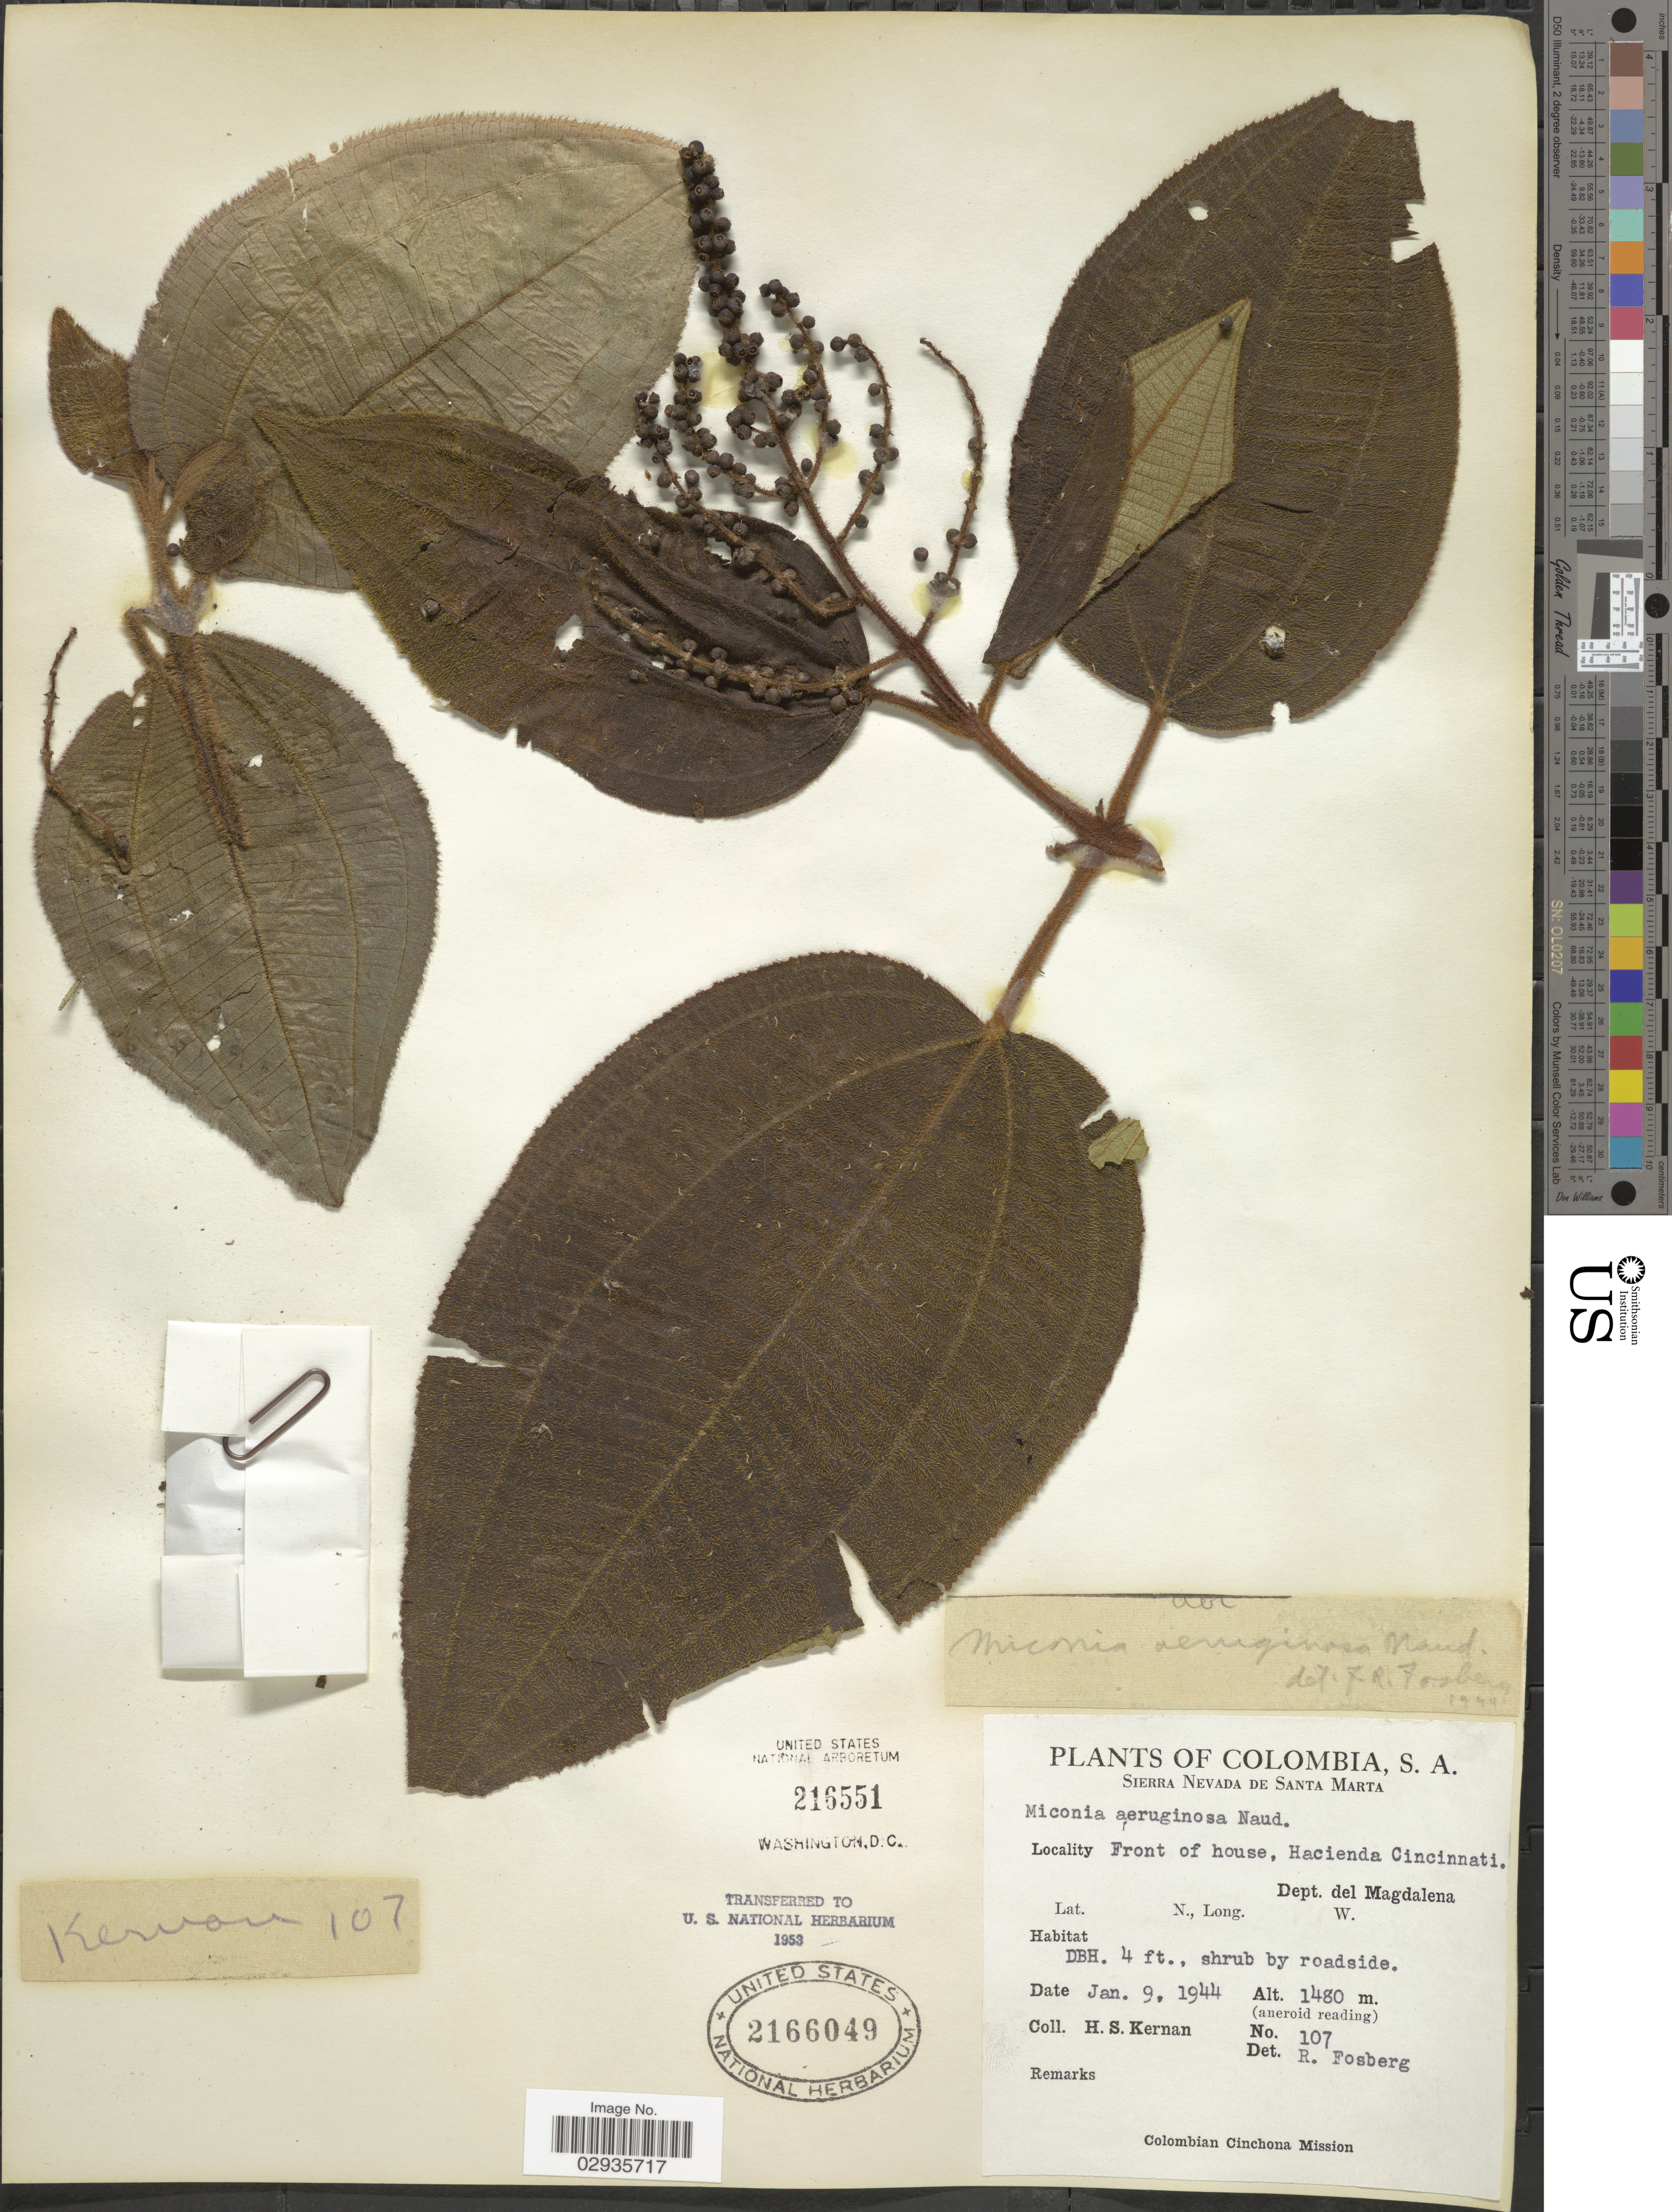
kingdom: Plantae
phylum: Tracheophyta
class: Magnoliopsida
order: Myrtales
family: Melastomataceae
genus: Miconia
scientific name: Miconia aeruginosa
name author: Naudin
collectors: H. Kernan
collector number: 107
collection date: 1944-01-09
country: Colombia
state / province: Magdalena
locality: Sierra Nevada de Santa Marta. Front of house, Hacienda Cincinnati. Dept. del Magdalena.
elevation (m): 1480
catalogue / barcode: US 2166049